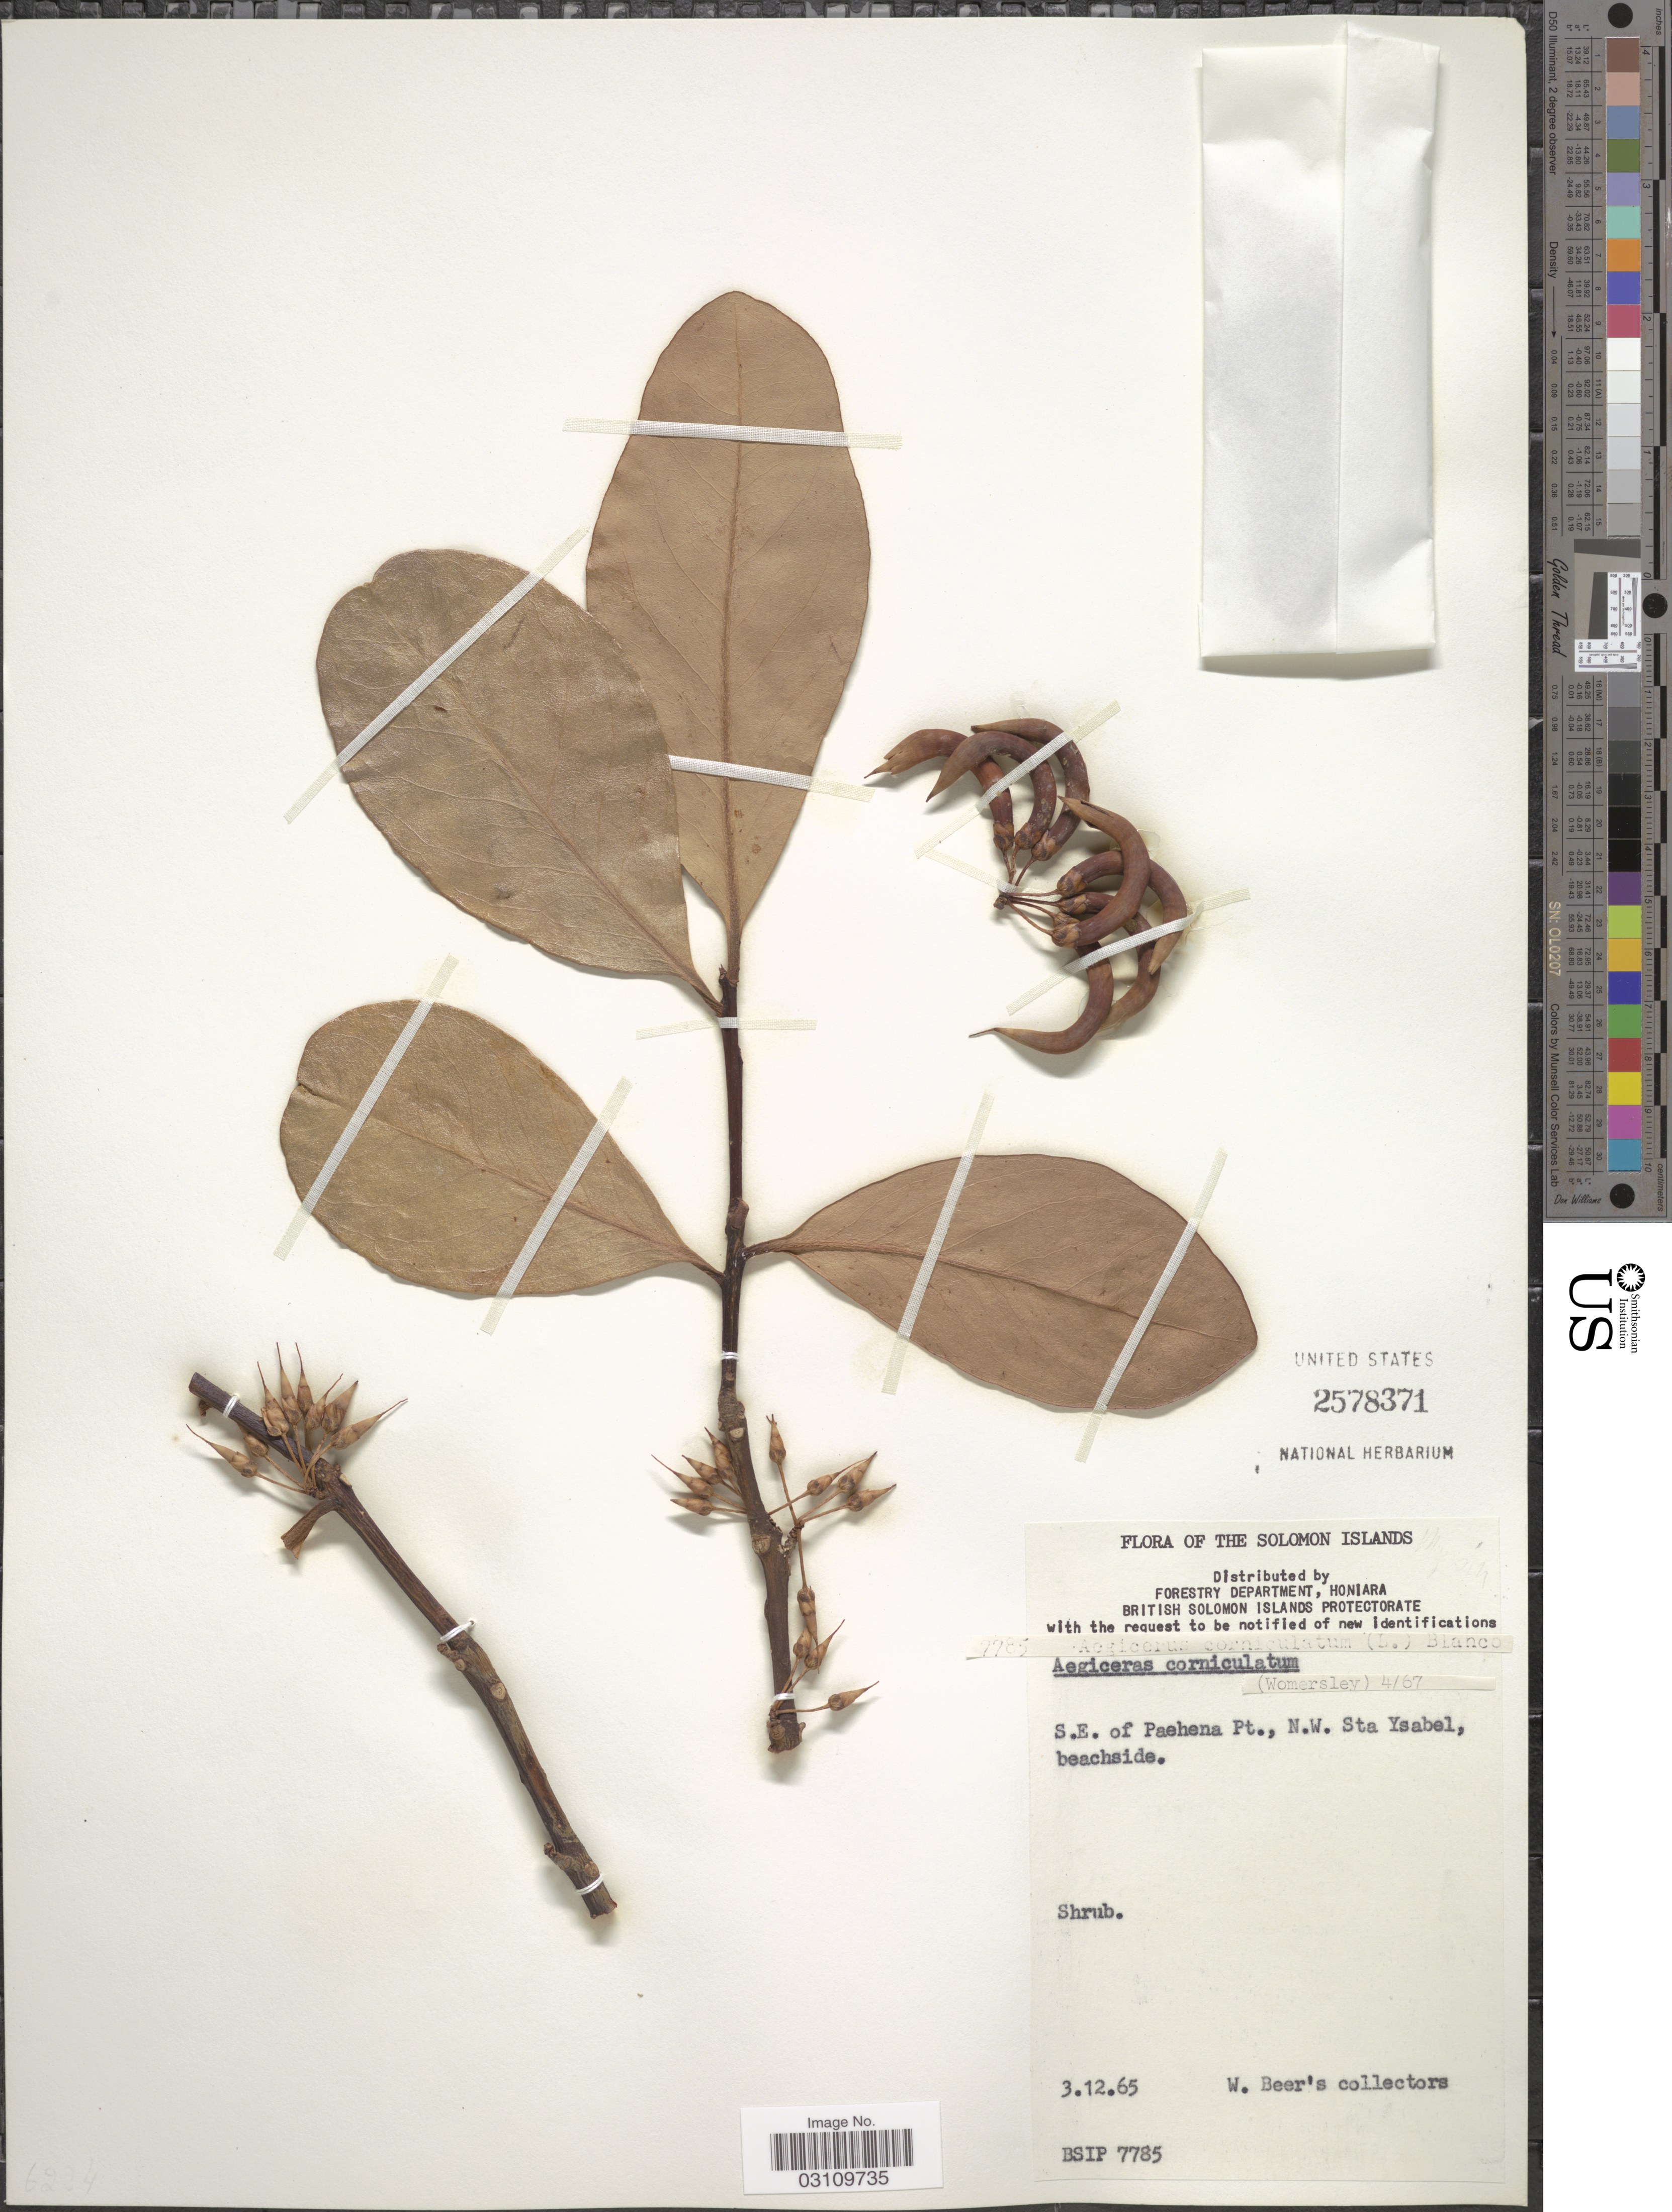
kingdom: Plantae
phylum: Tracheophyta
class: Magnoliopsida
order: Ericales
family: Primulaceae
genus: Aegiceras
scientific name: Aegiceras corniculatum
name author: (L.) Blanco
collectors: W. Beer's Collectors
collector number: BSIP7785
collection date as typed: Transcribed d/m/y: 3/12/65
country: Solomon Islands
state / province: Solomon Islands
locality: S.E. of Paehena Pt., N.W. Sta Ysabel.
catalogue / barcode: US 2578371